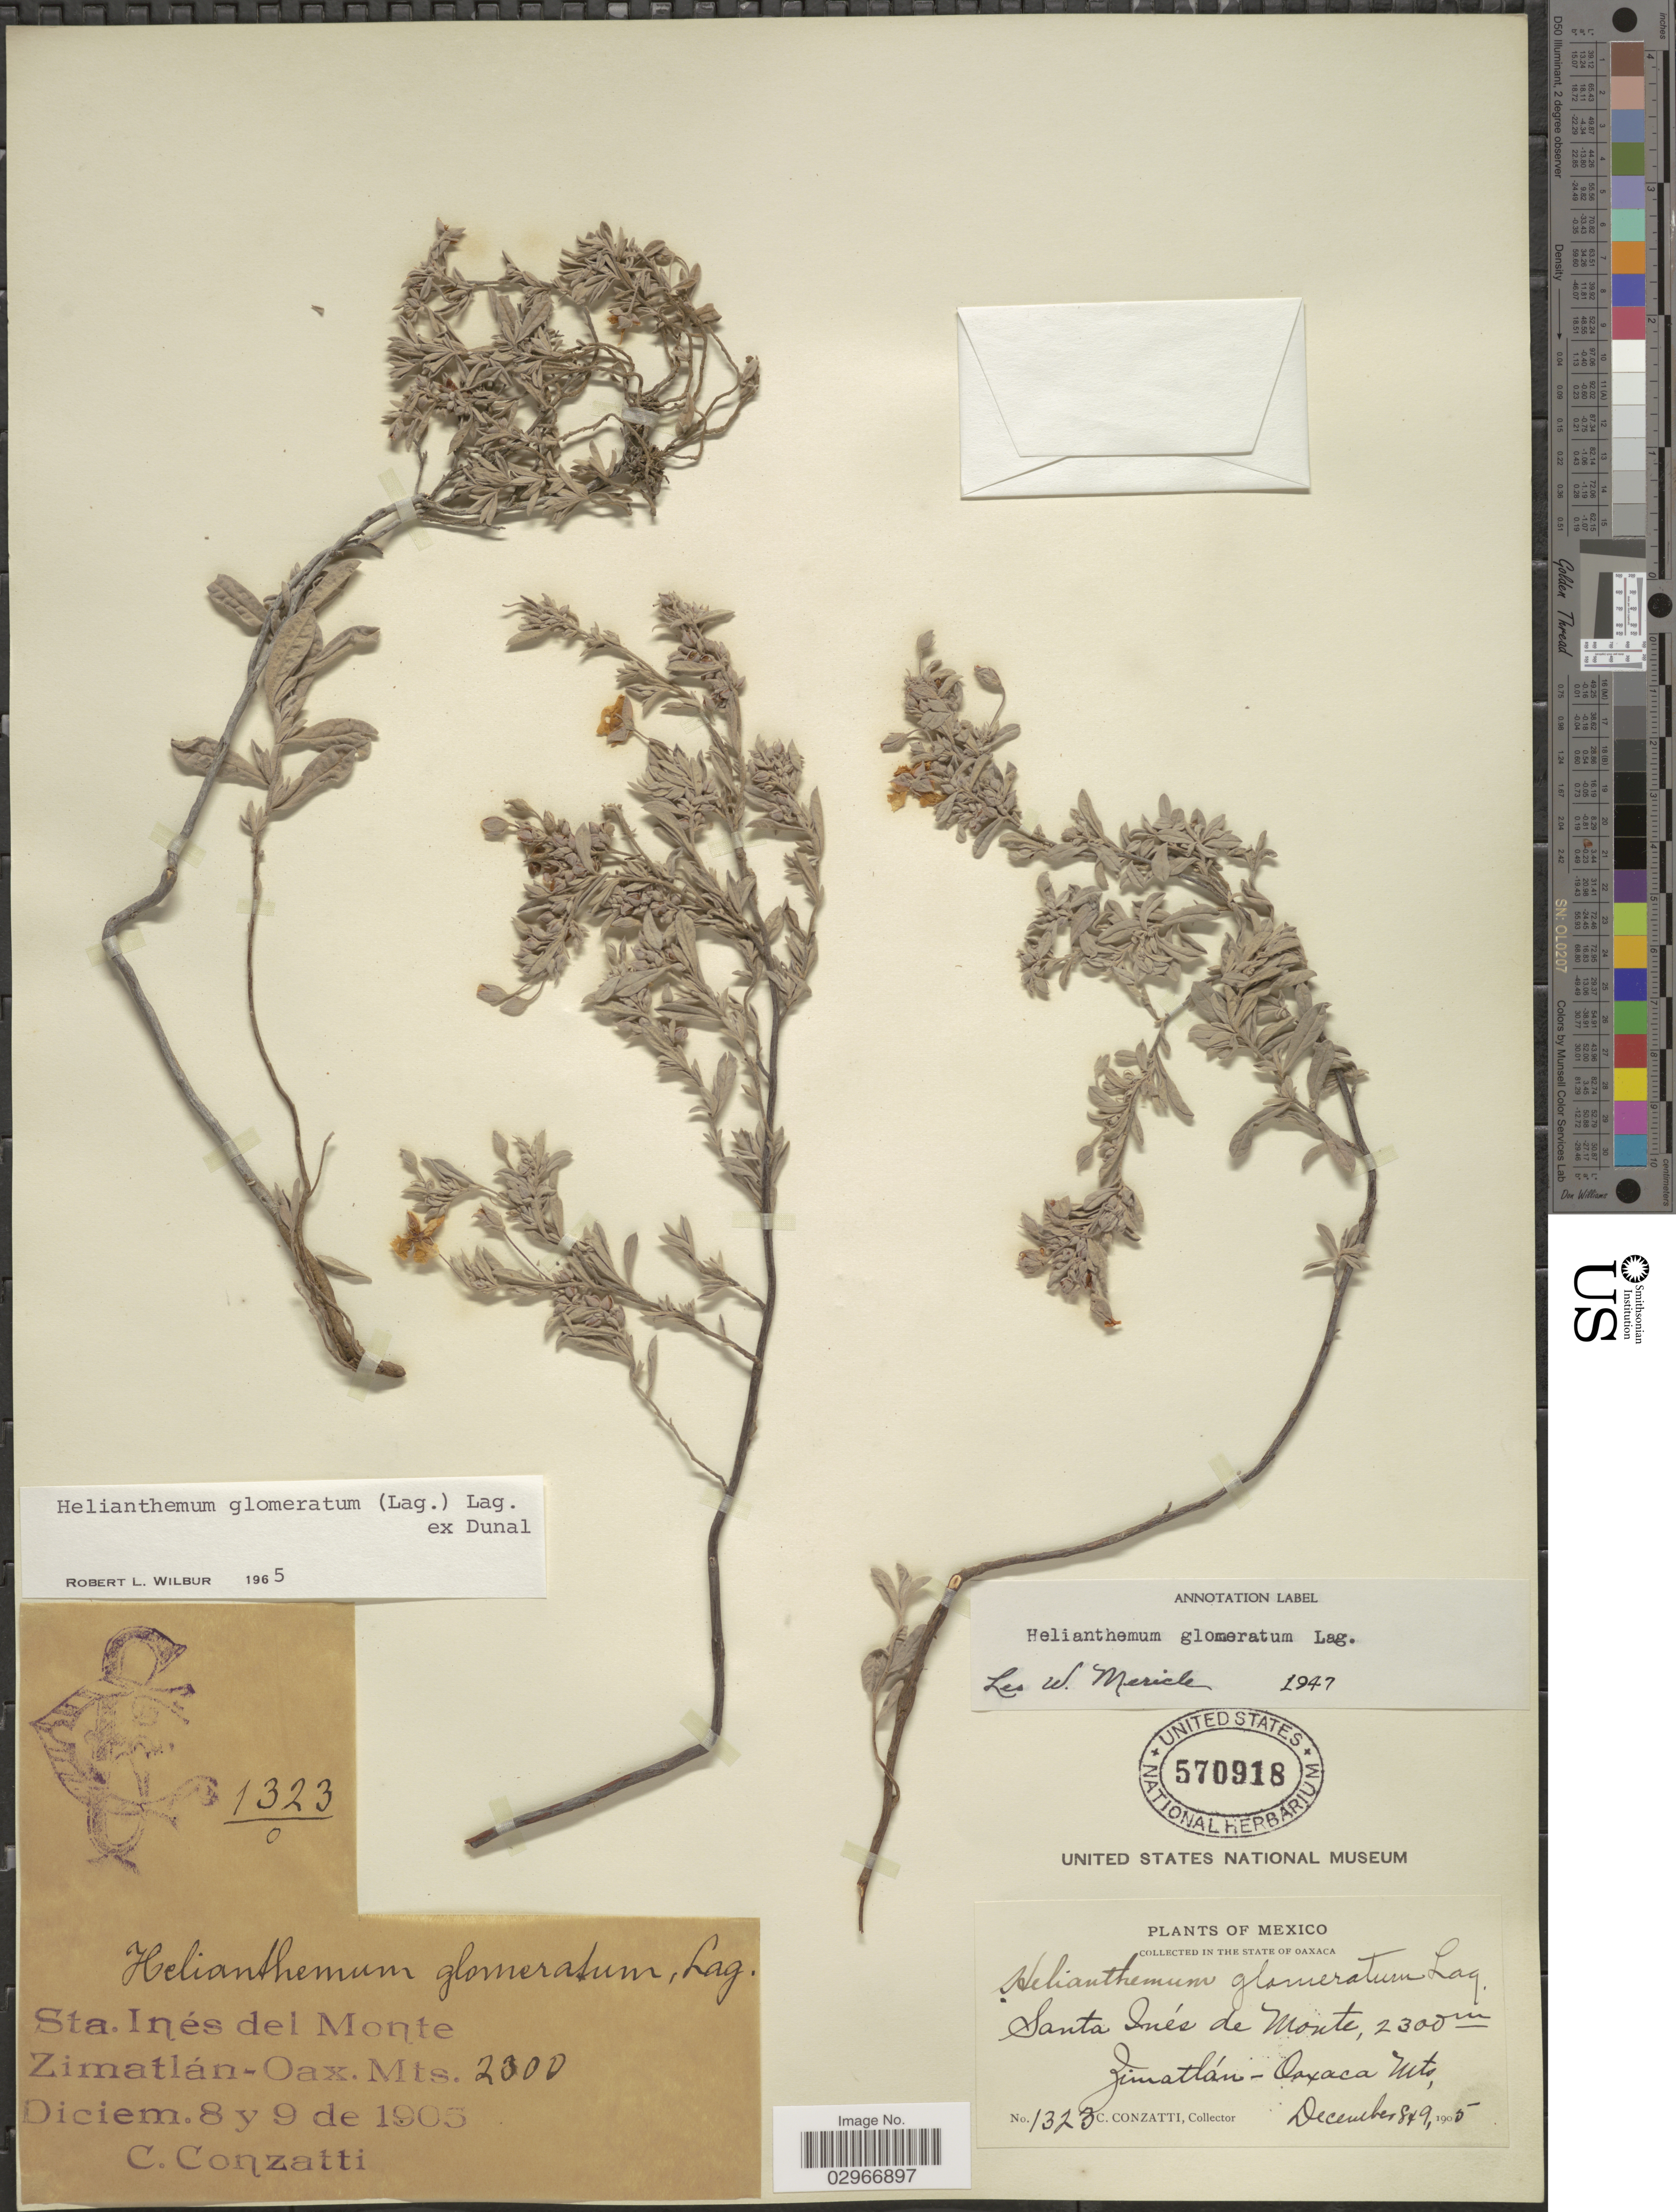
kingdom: Plantae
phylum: Tracheophyta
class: Magnoliopsida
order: Malvales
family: Cistaceae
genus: Helianthemum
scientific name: Helianthemum glomeratum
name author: (Lag.) Lag. ex Dunal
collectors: C. Conzatti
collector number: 1323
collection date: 1905-12-08/1905-12-09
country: Mexico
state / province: Oaxaca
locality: Santa Inés del Monte. Zimatlán - Oaxaca Mts.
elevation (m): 2300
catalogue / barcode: US 570918